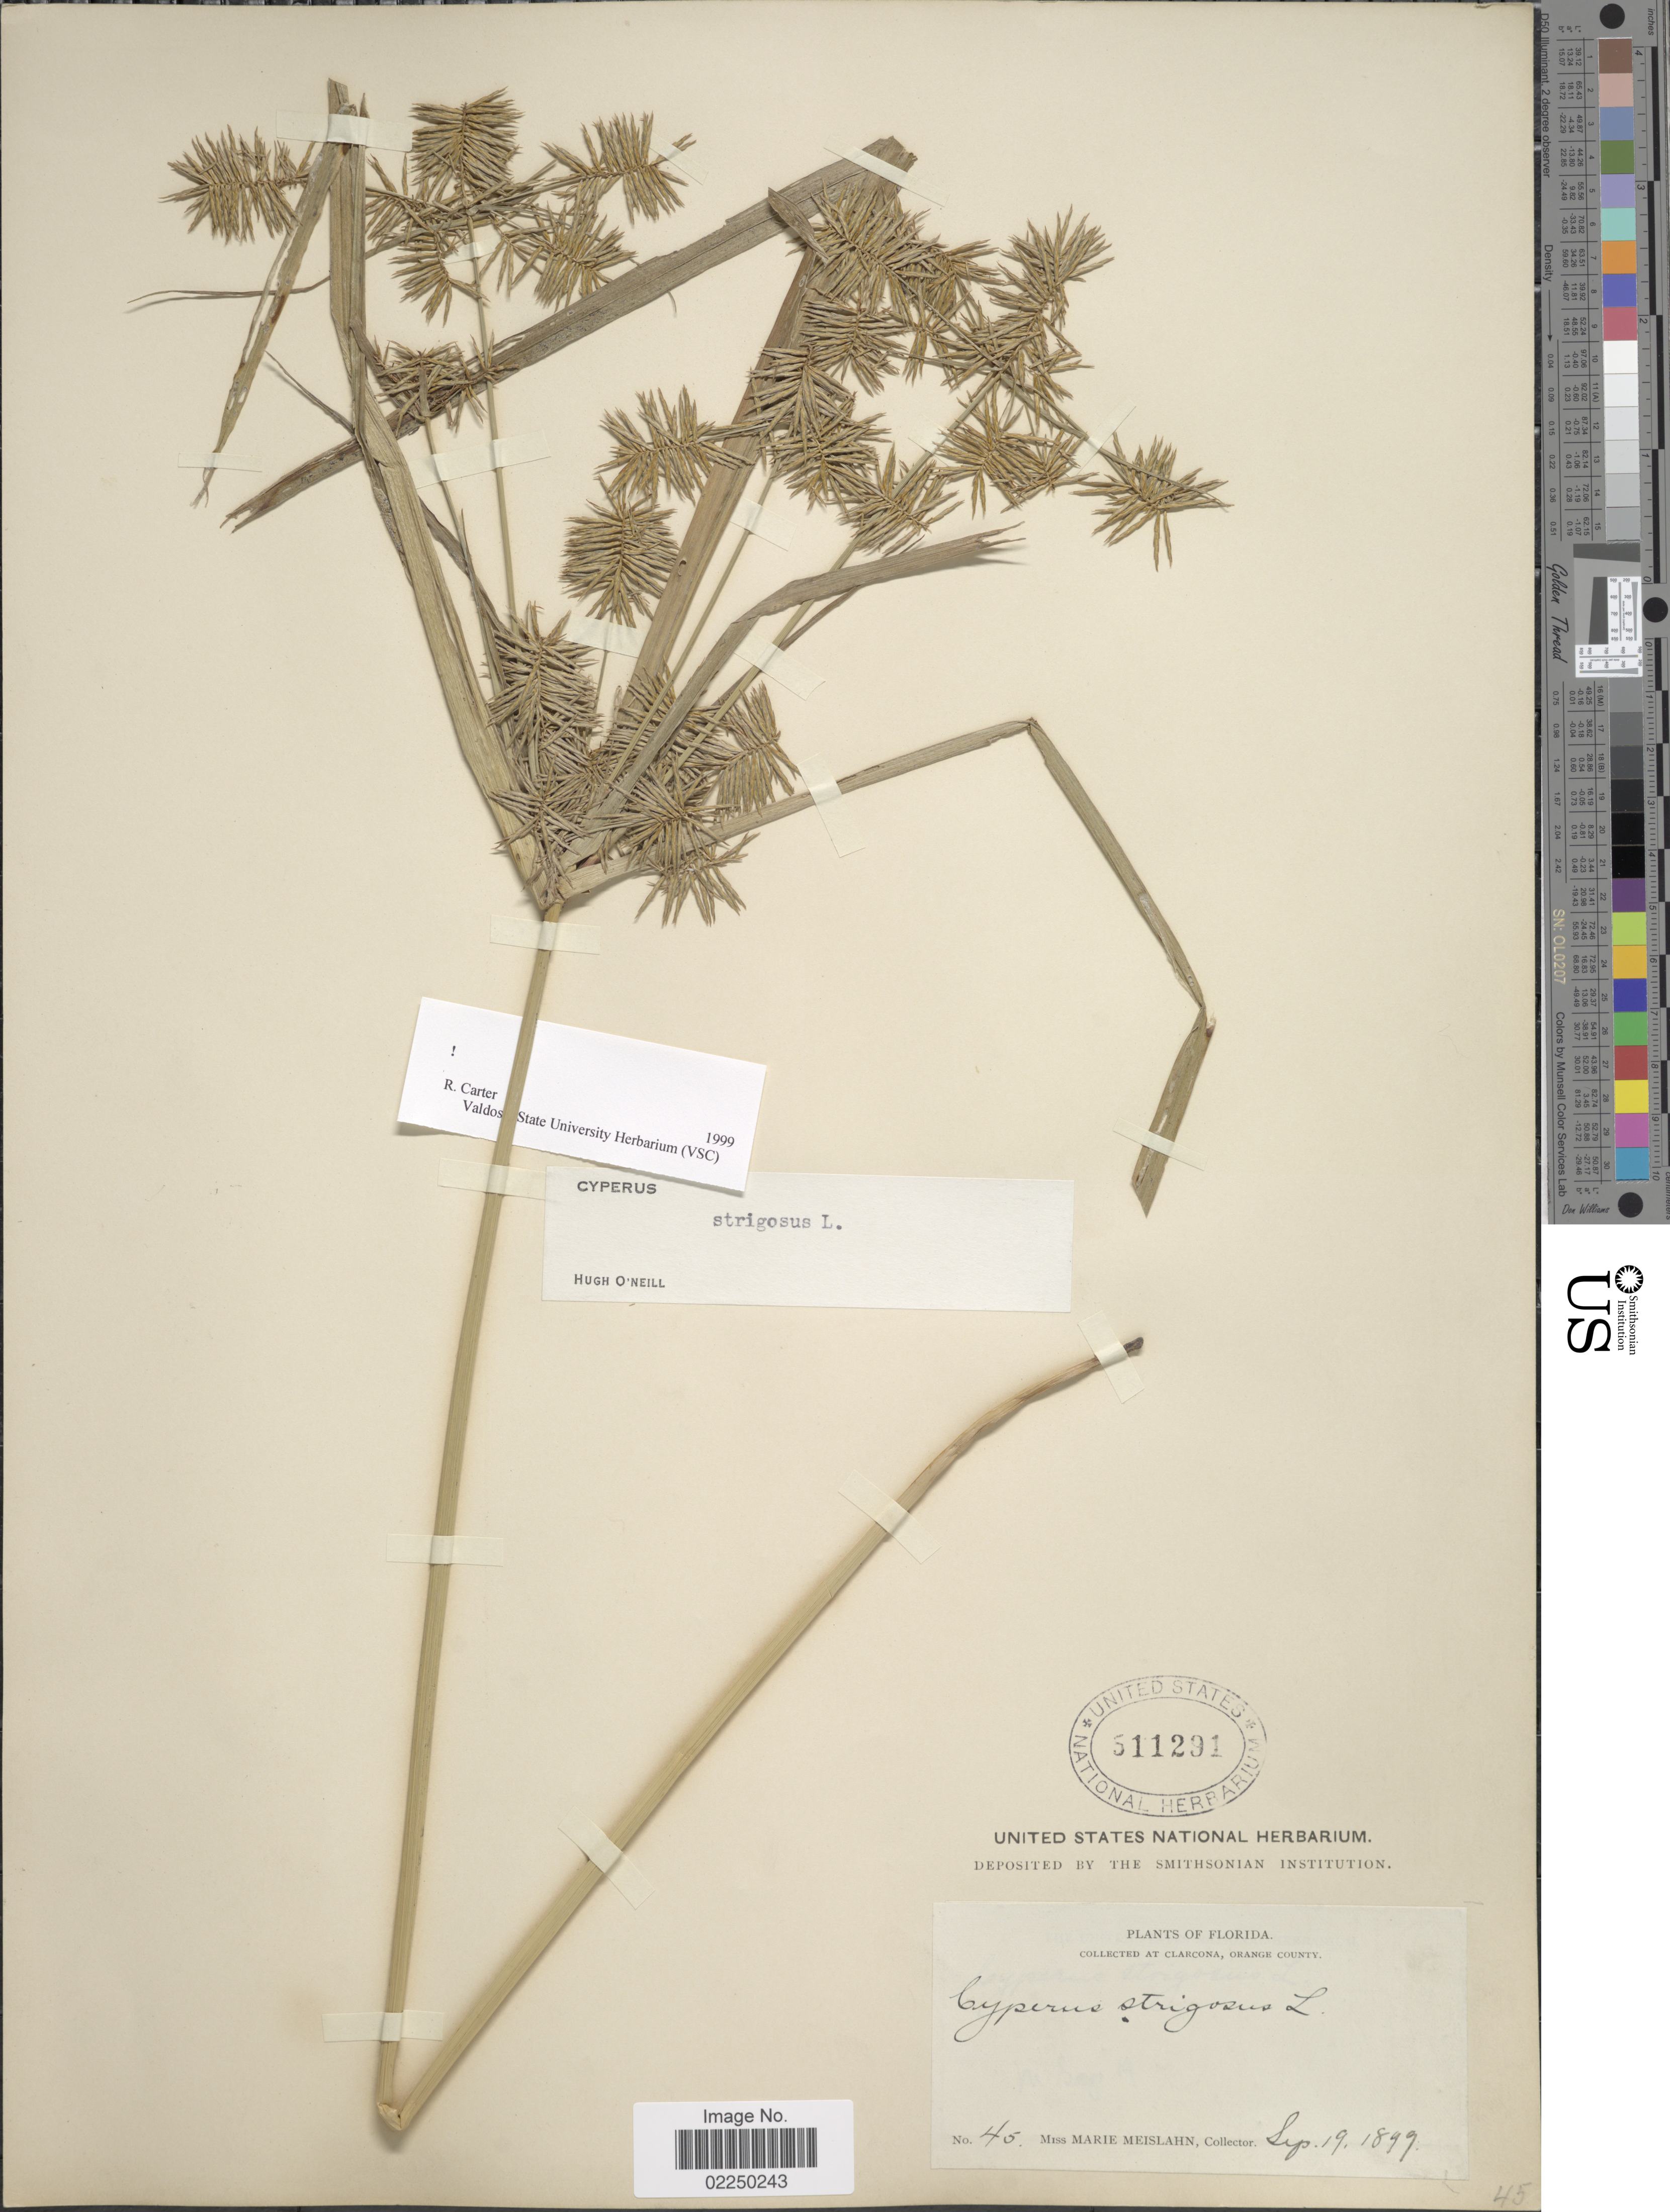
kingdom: Plantae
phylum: Tracheophyta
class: Liliopsida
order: Poales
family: Cyperaceae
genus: Cyperus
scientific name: Cyperus strigosus L.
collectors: M. Meislahn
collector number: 45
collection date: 1899-09-19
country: United States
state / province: Florida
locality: Clarcona, Orange County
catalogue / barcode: US 511291